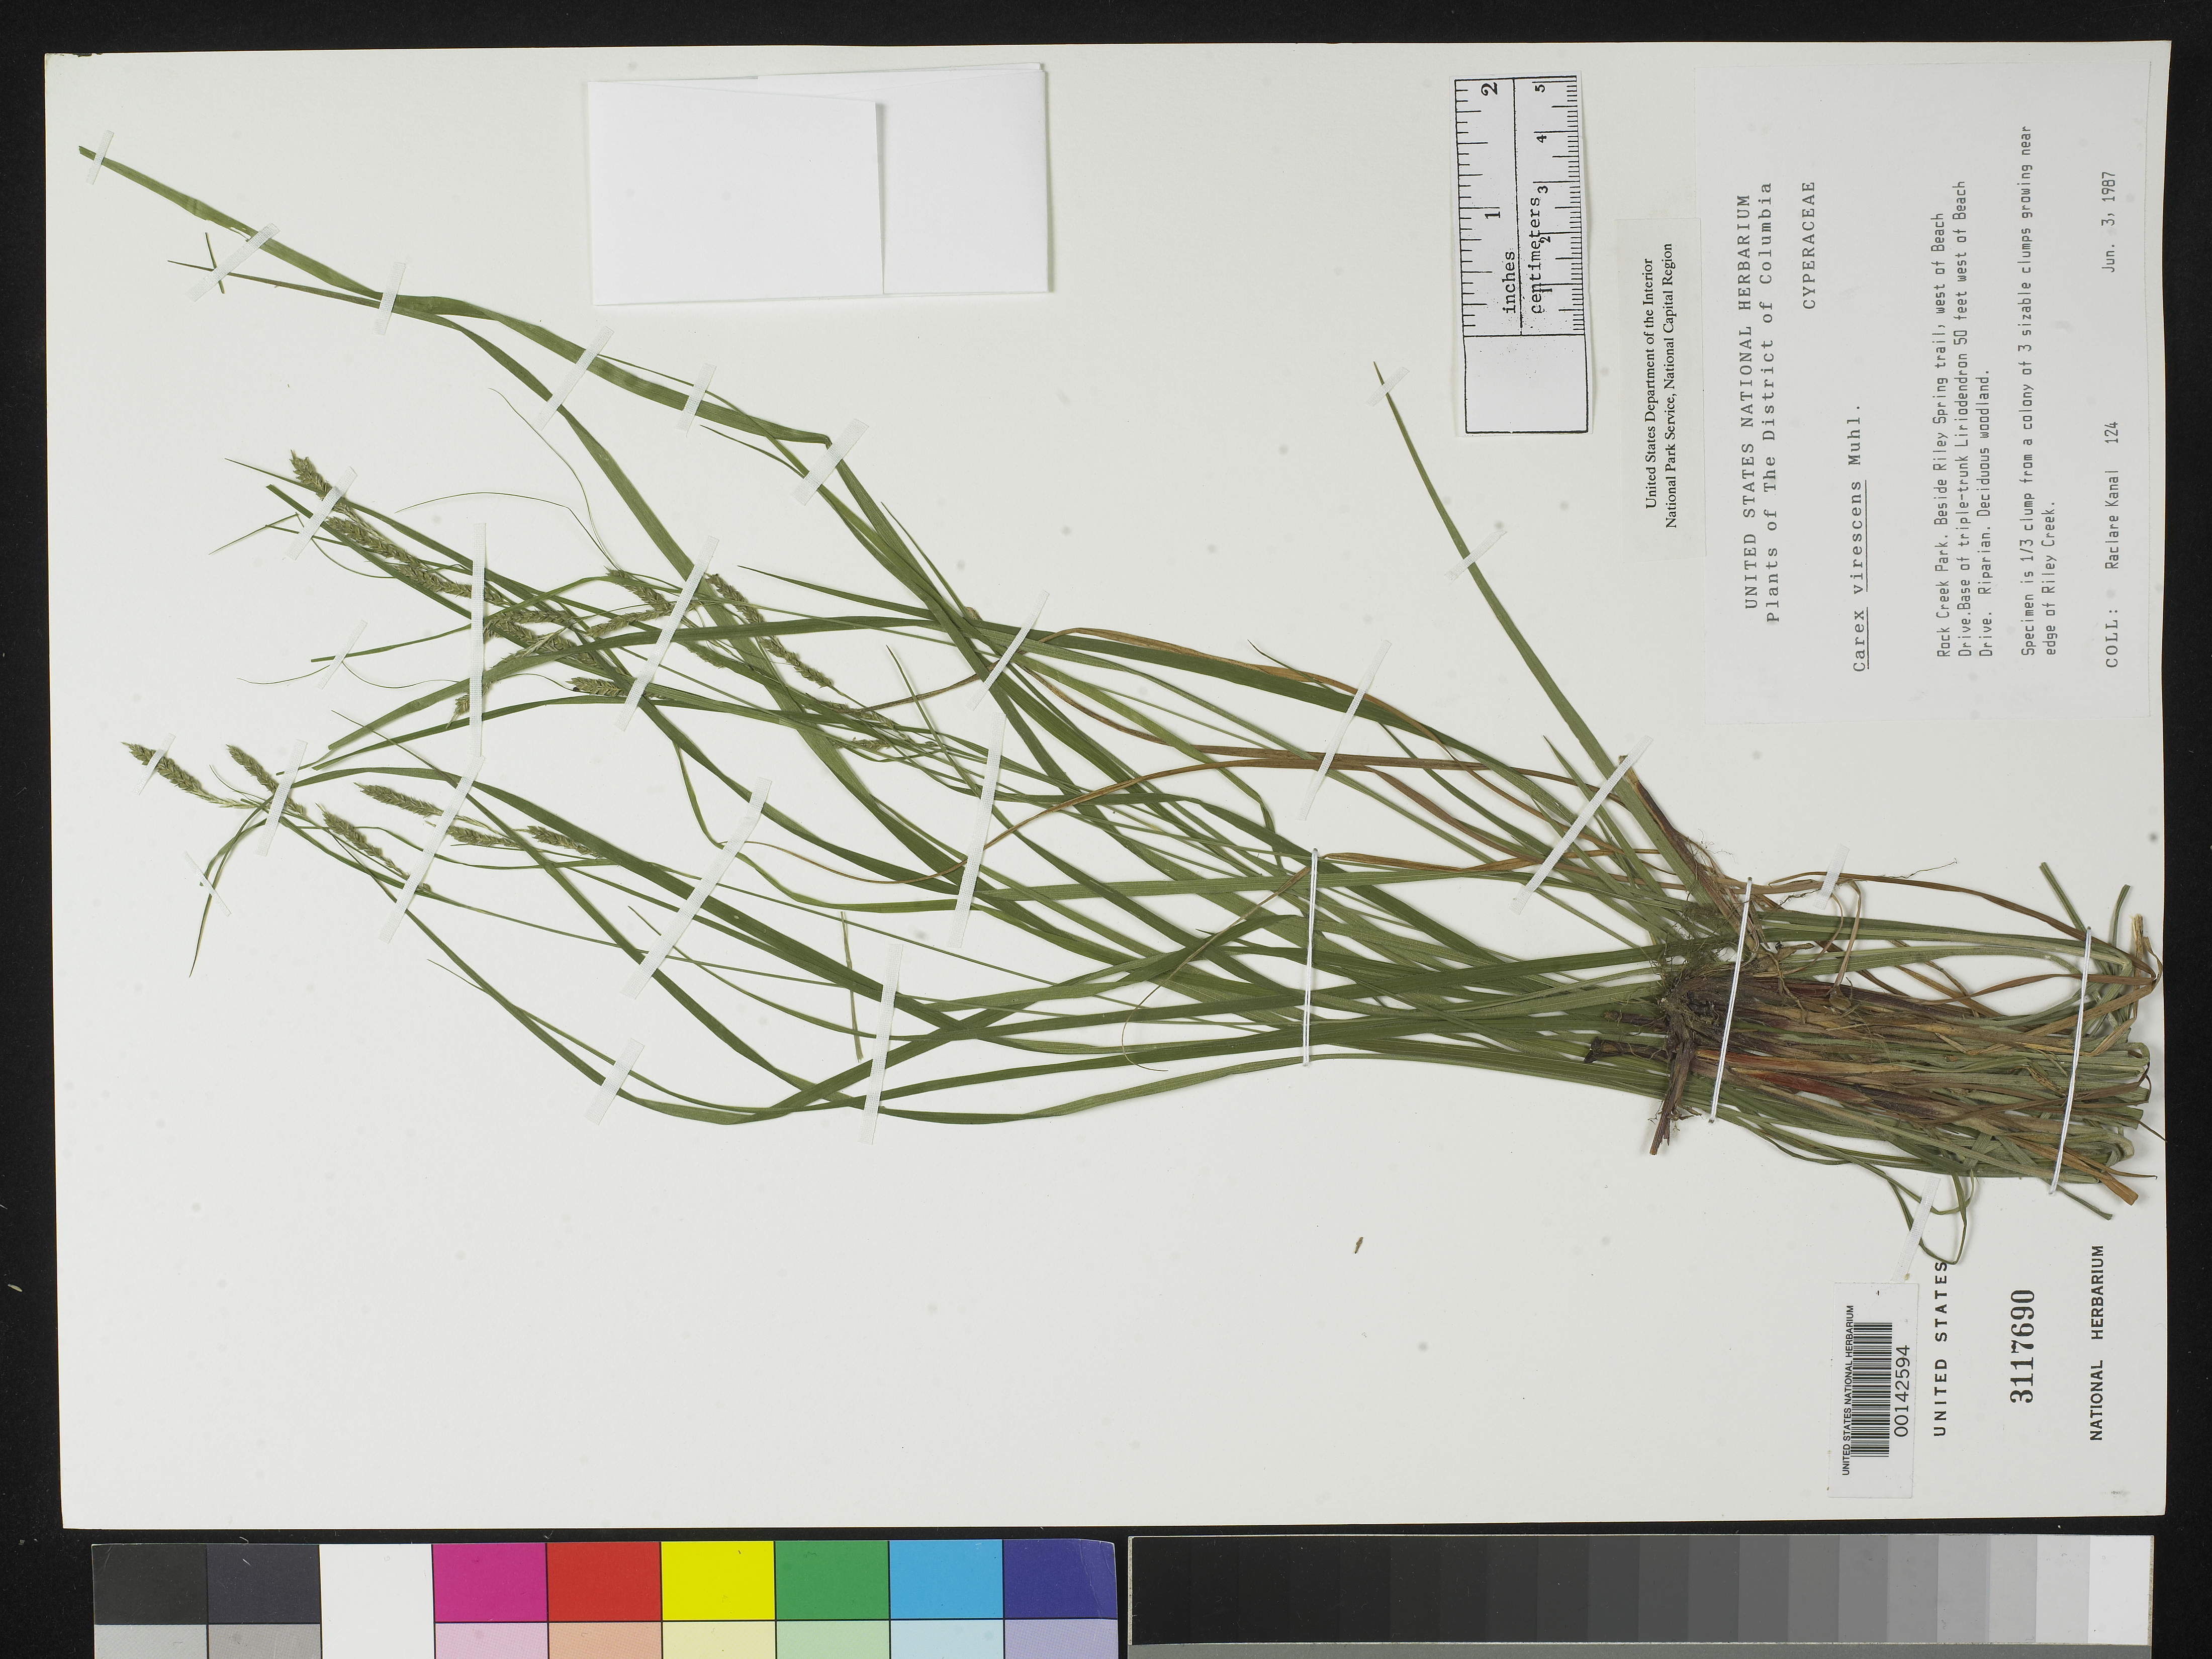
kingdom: Plantae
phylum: Tracheophyta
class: Liliopsida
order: Poales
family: Cyperaceae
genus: Carex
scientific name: Carex virescens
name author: Muhl. ex Willd.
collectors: R. Kanal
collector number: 124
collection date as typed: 03 Jun 1987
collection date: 1987-06-03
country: United States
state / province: District of Columbia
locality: Rock Creek Park. Beside Riley Spring trail, west of Beach Drive. Base of triple-trunk Liriodendron 50 feet west of Beach Drive. Rock Creek Park & vicinity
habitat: Riparian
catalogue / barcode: US 3117690